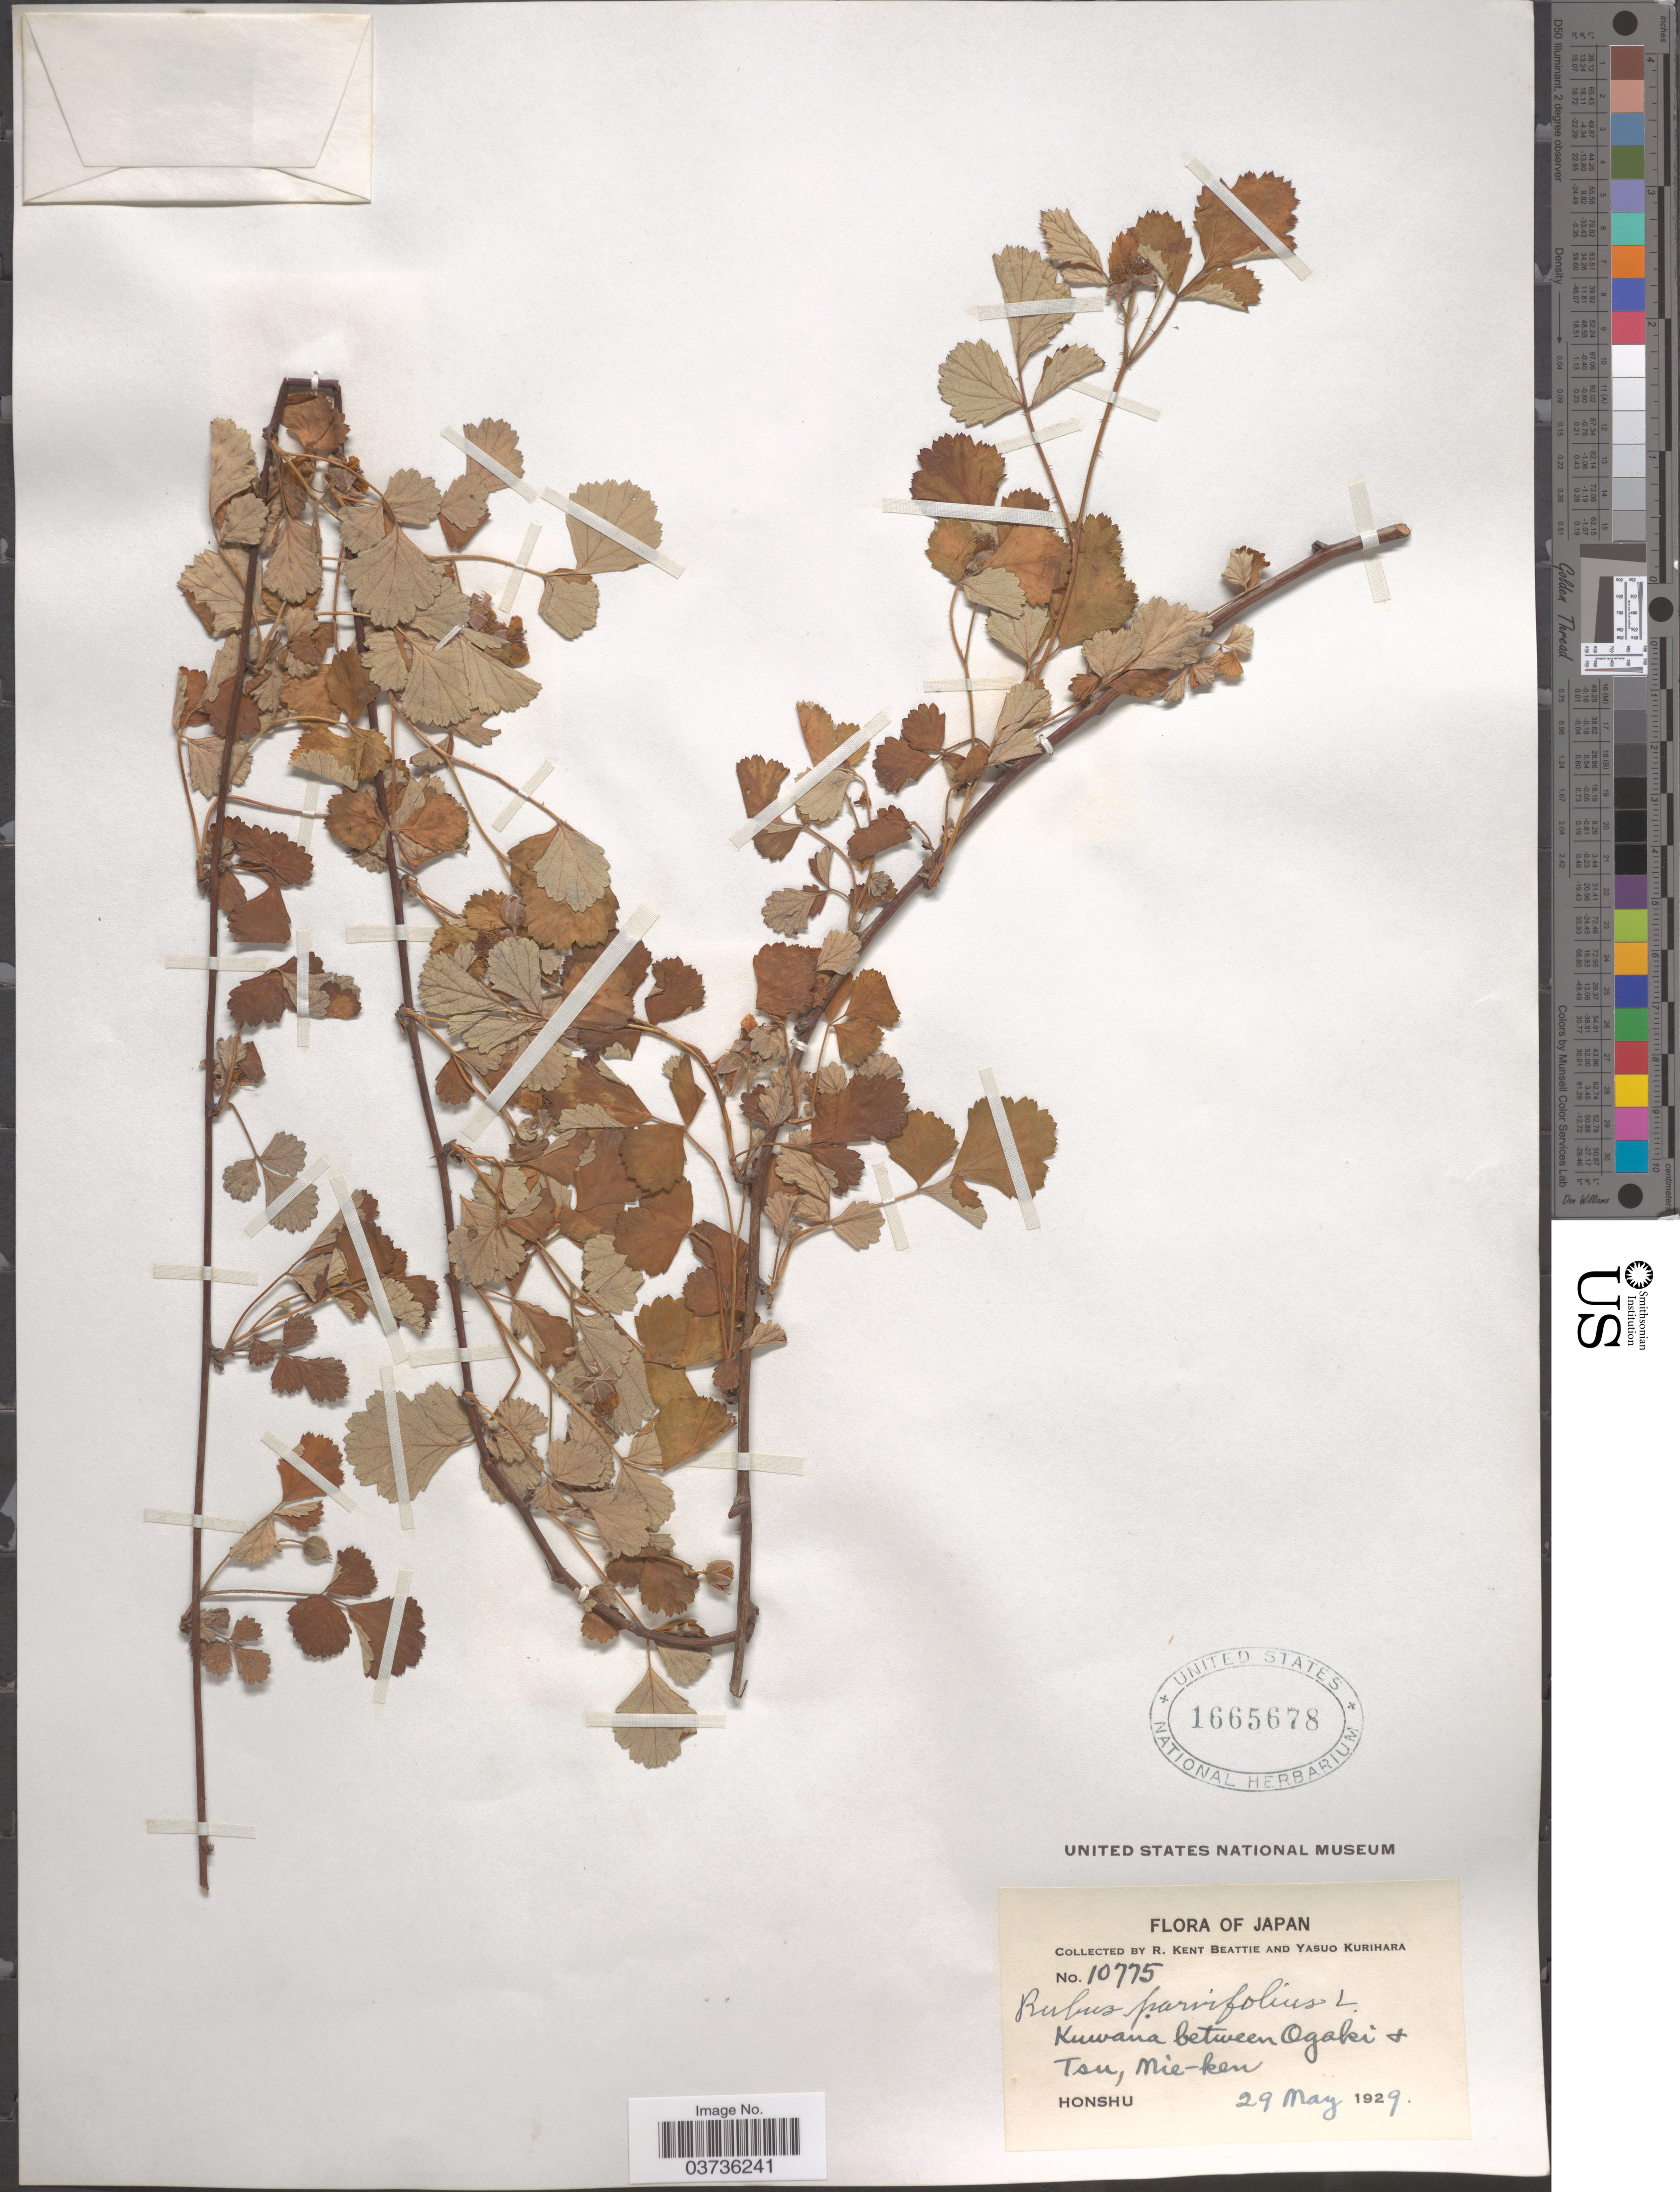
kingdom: Plantae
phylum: Tracheophyta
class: Magnoliopsida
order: Rosales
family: Rosaceae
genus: Rubus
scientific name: Rubus parvifolius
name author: L.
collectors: R. K. Beattie & Y. Kurihara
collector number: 10775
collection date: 1929-05-29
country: Japan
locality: Kuwana between Ogaki & Tsu, Mie-ken. Honshu.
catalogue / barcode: US 1665678